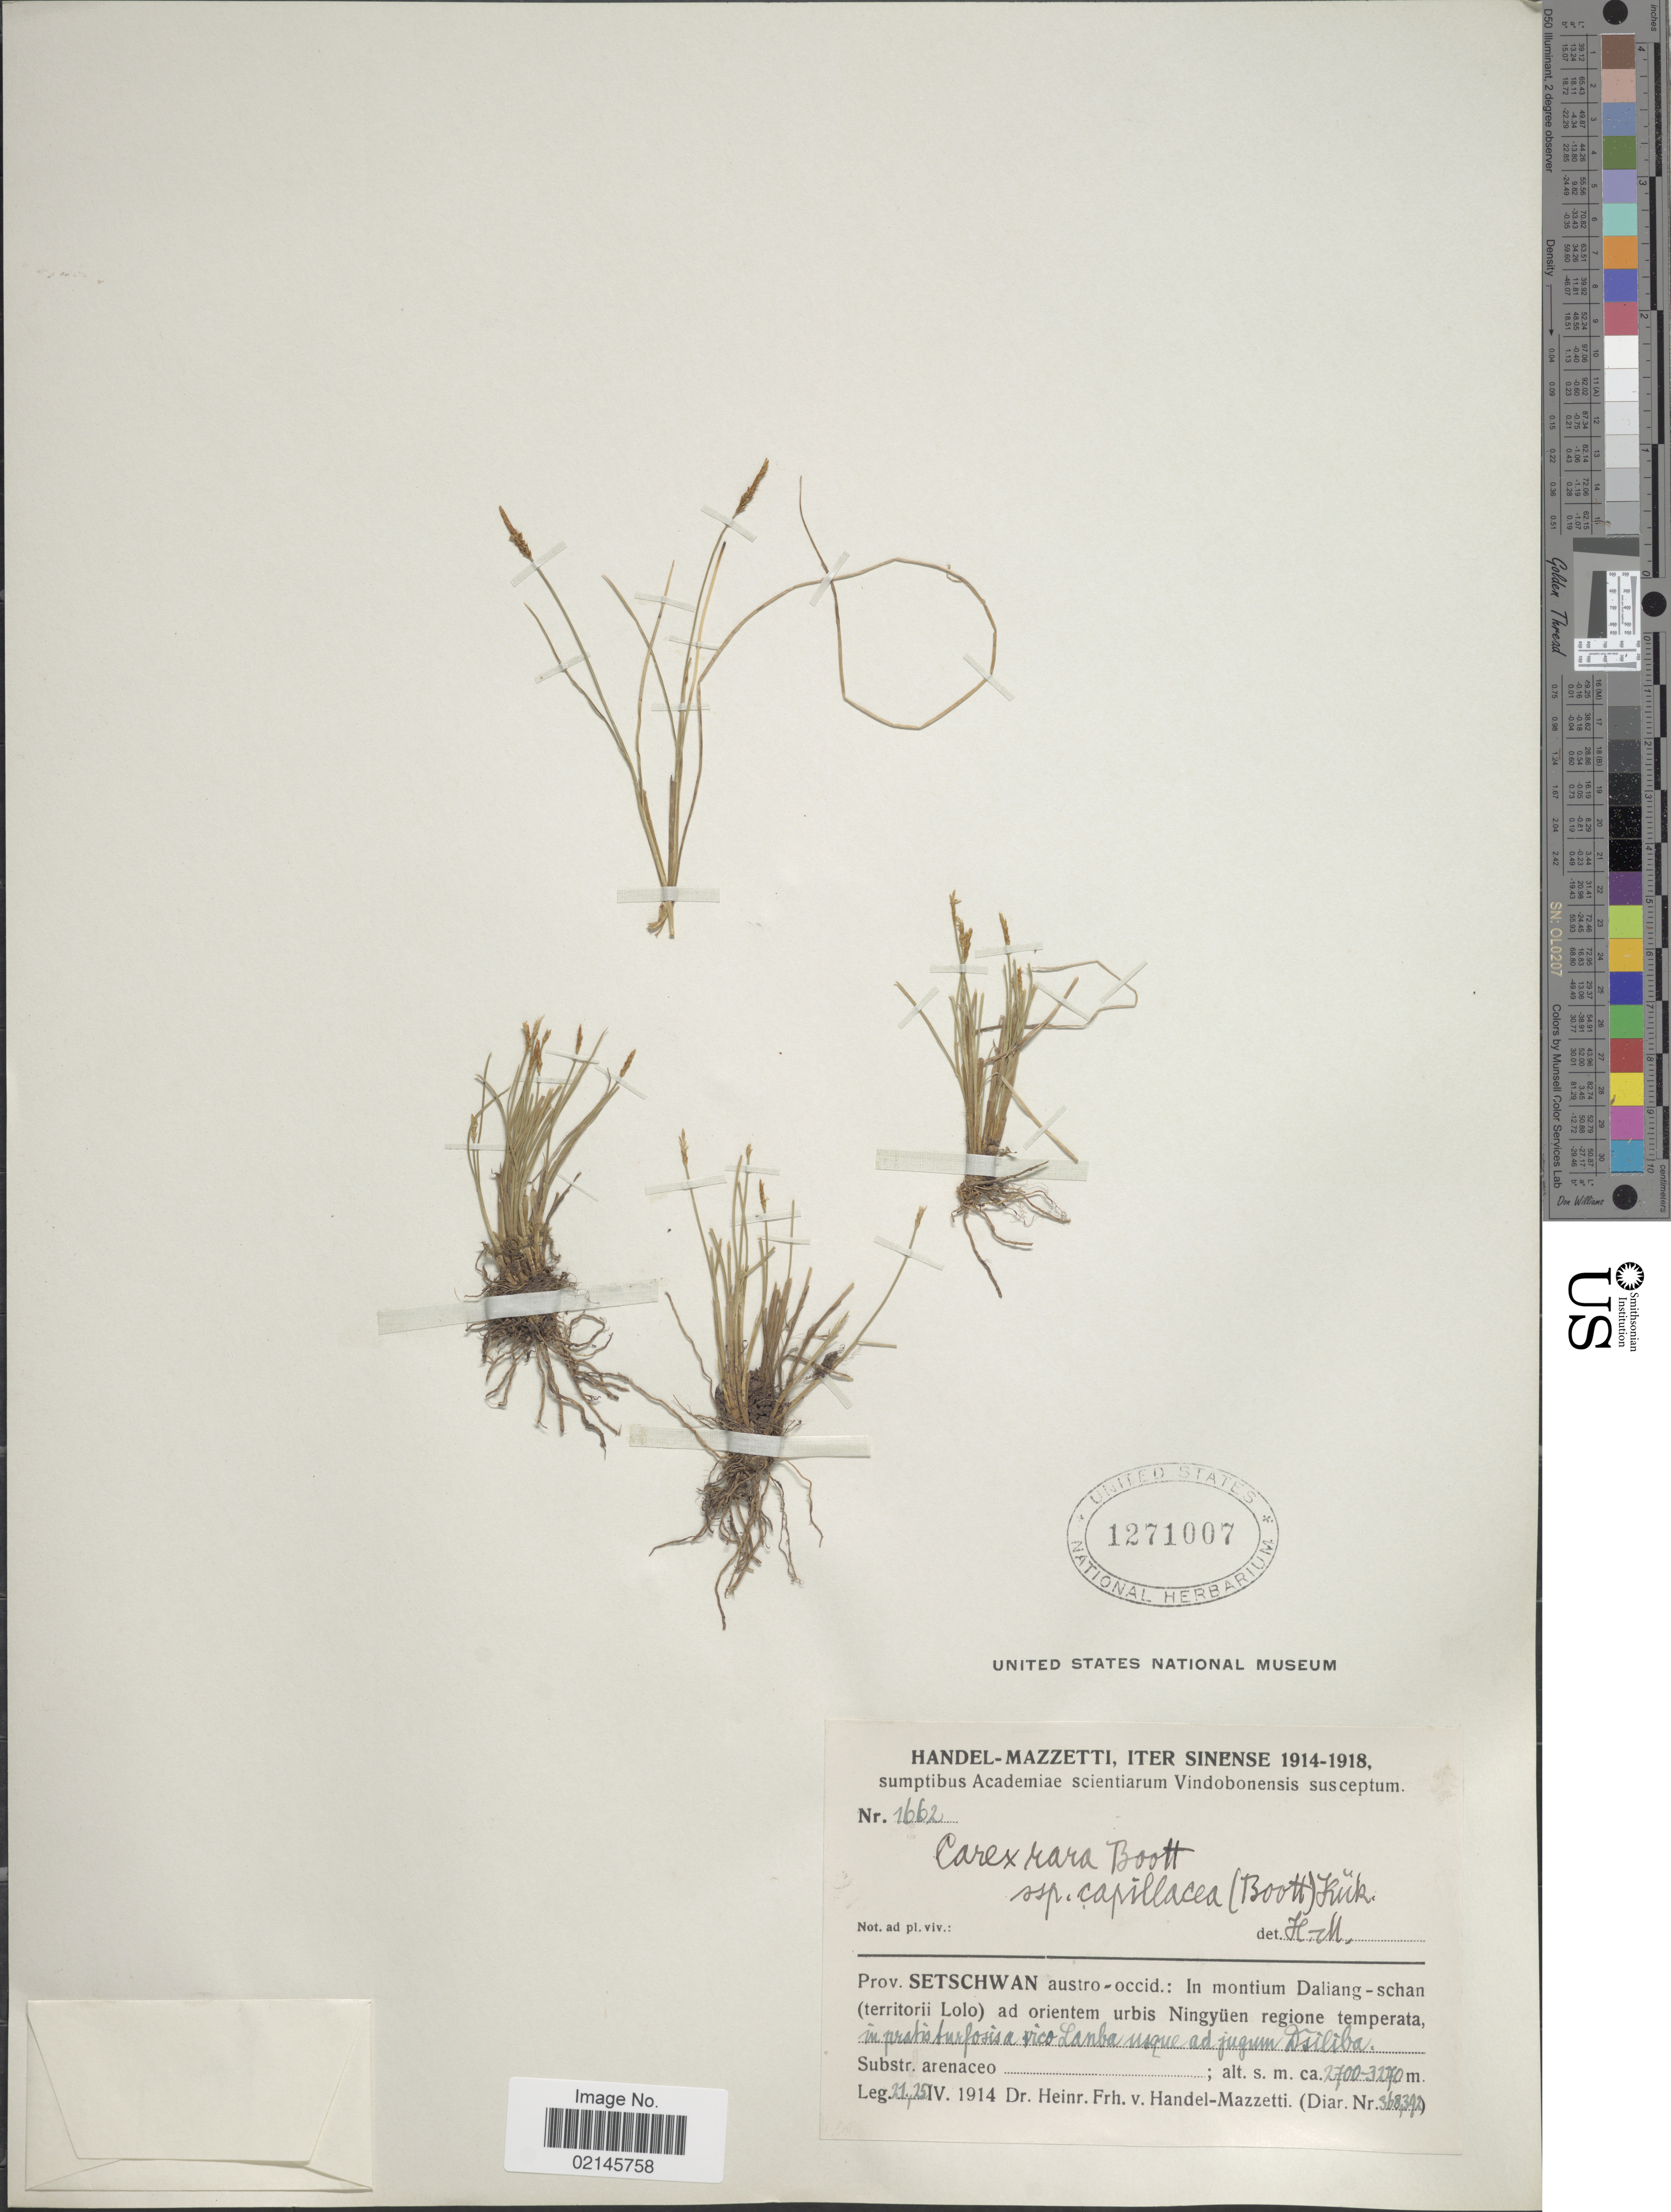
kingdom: Plantae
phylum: Tracheophyta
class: Liliopsida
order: Poales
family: Cyperaceae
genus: Carex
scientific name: Carex rara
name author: Boott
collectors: H. Handel-Mazzetti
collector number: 1662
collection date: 1914-04-21/1914-04-25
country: China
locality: Sinense, Prov. Setschwan austro-occid, montium Daliang-schan (territorii Lolo) ad orientem urbis Ningyuen regione temperata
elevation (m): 2700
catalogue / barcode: US 1271007